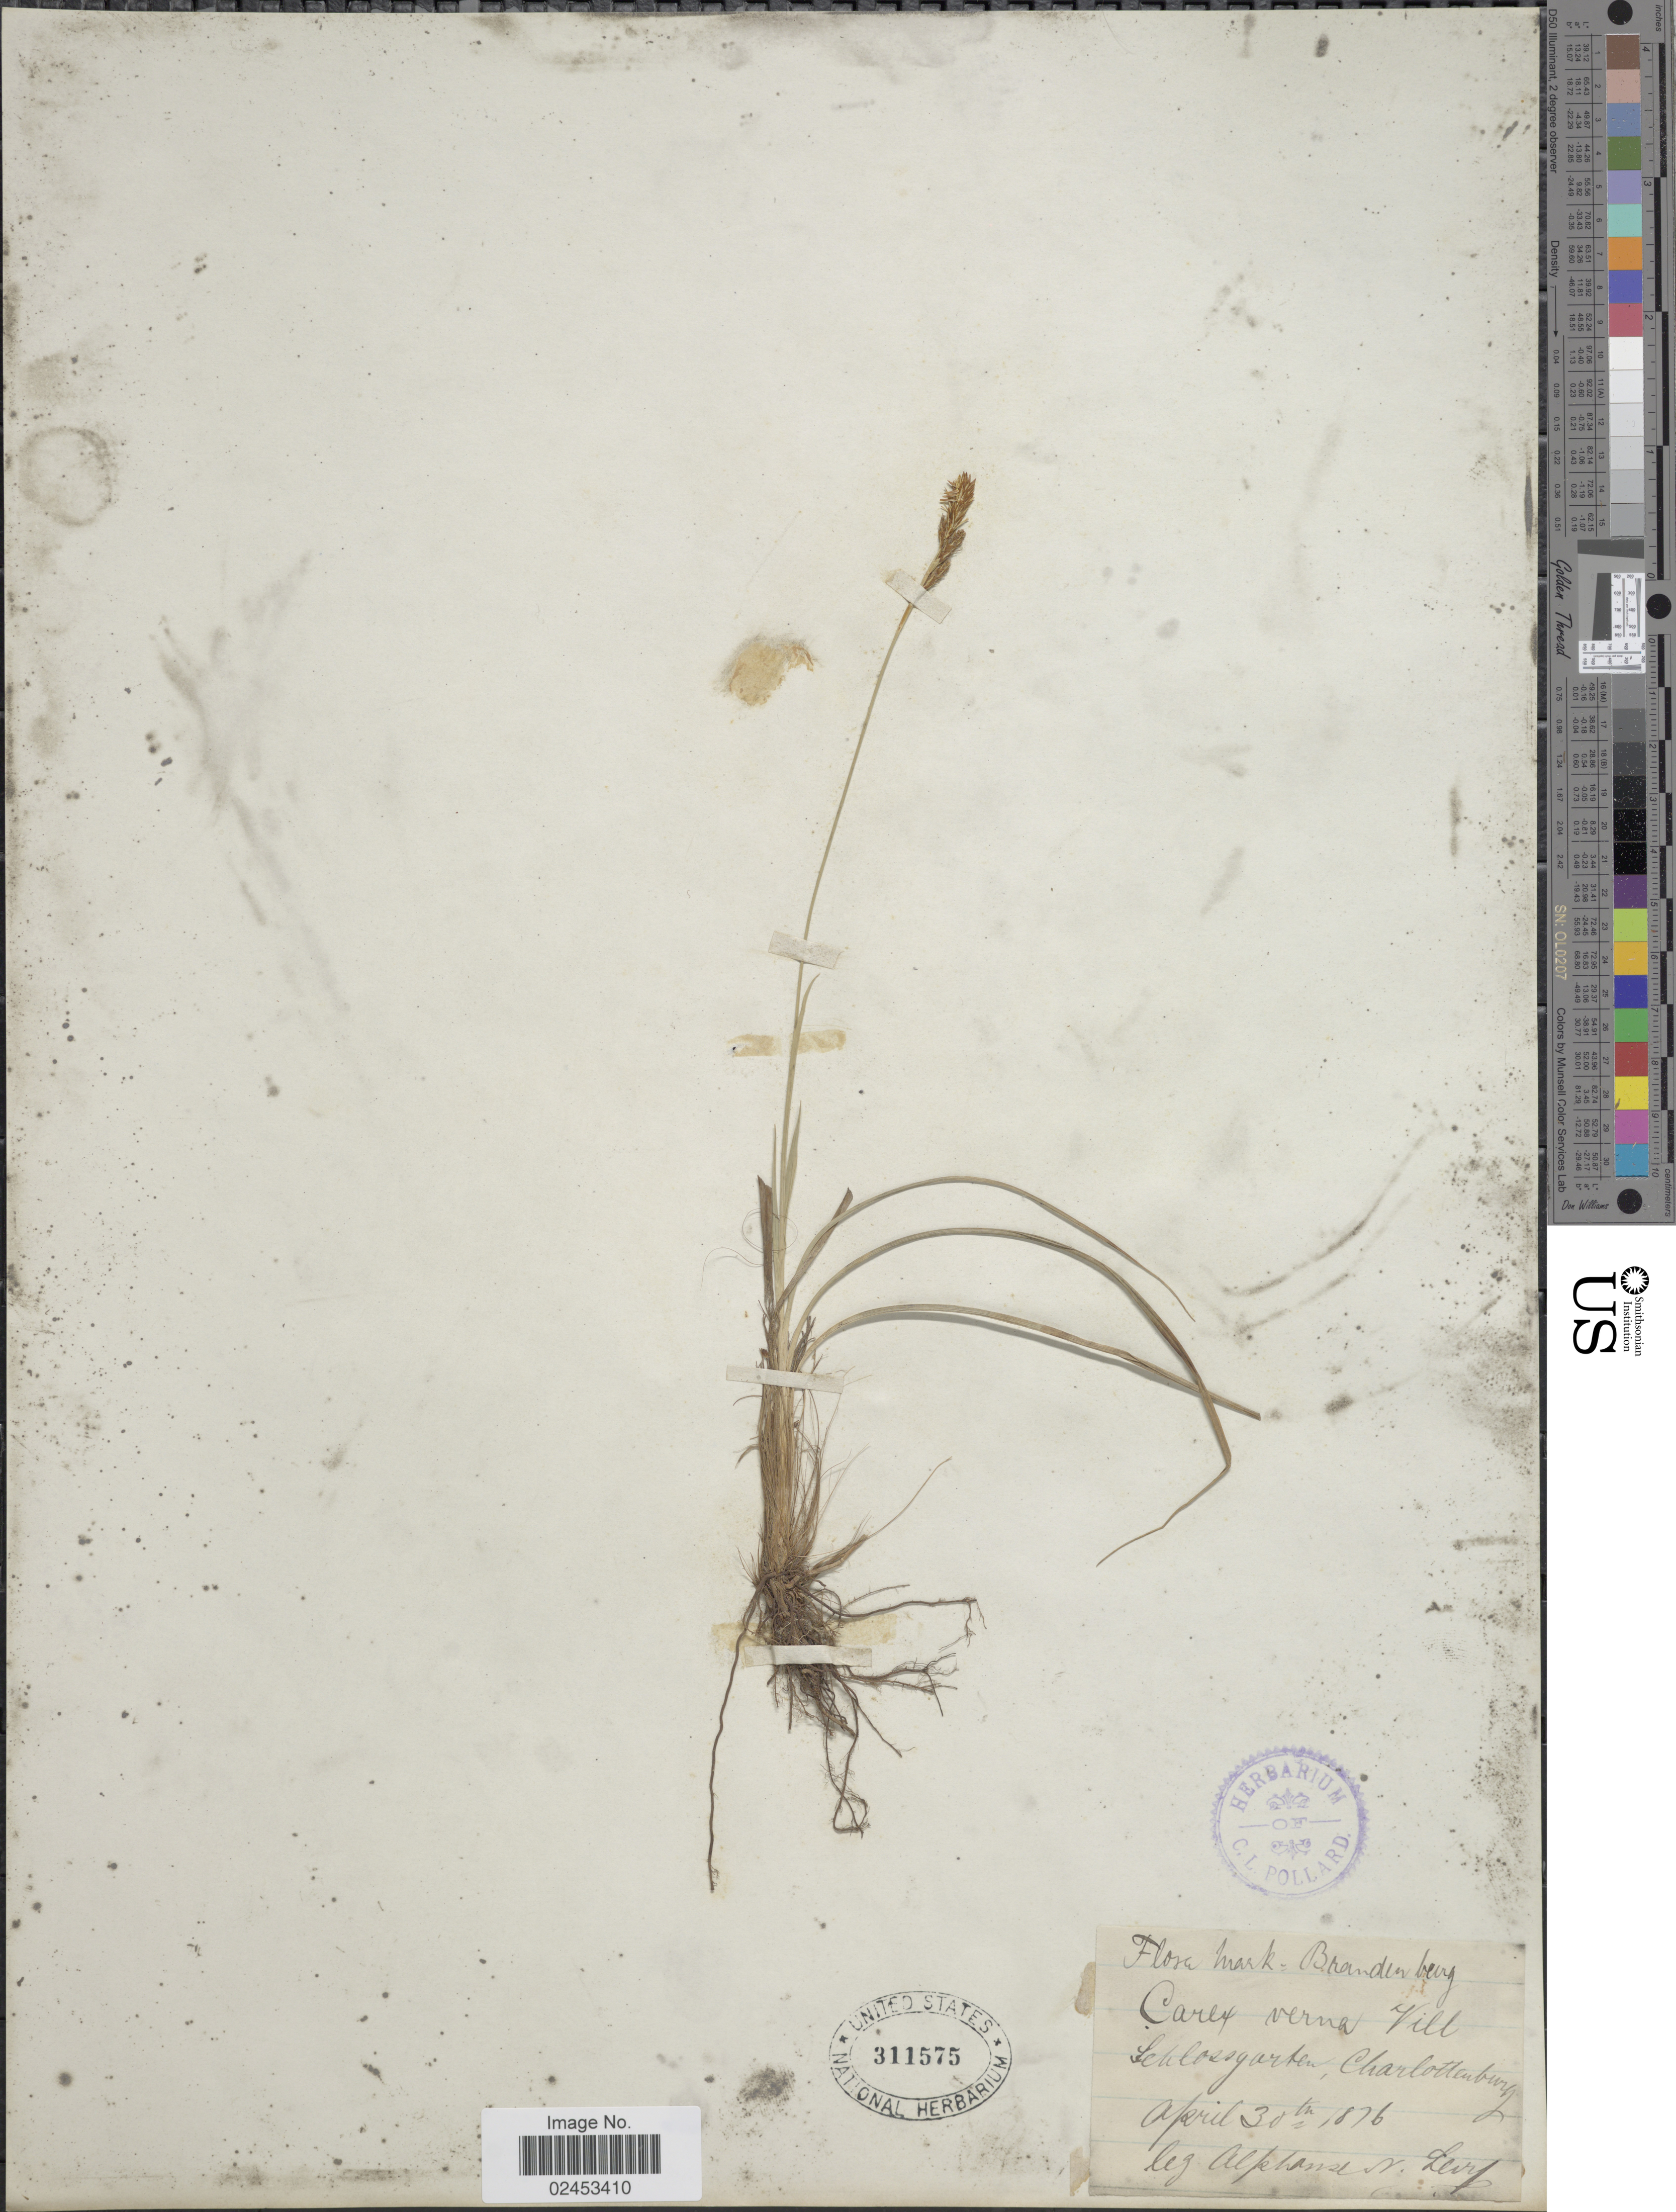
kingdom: Plantae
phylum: Tracheophyta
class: Liliopsida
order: Poales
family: Cyperaceae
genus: Carex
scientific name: Carex caryophyllea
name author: Latourr.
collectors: A. Levy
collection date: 1876-04-30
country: Germany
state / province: Brandenburg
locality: Schlossgarten, Charlotteburg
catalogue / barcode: US 311575